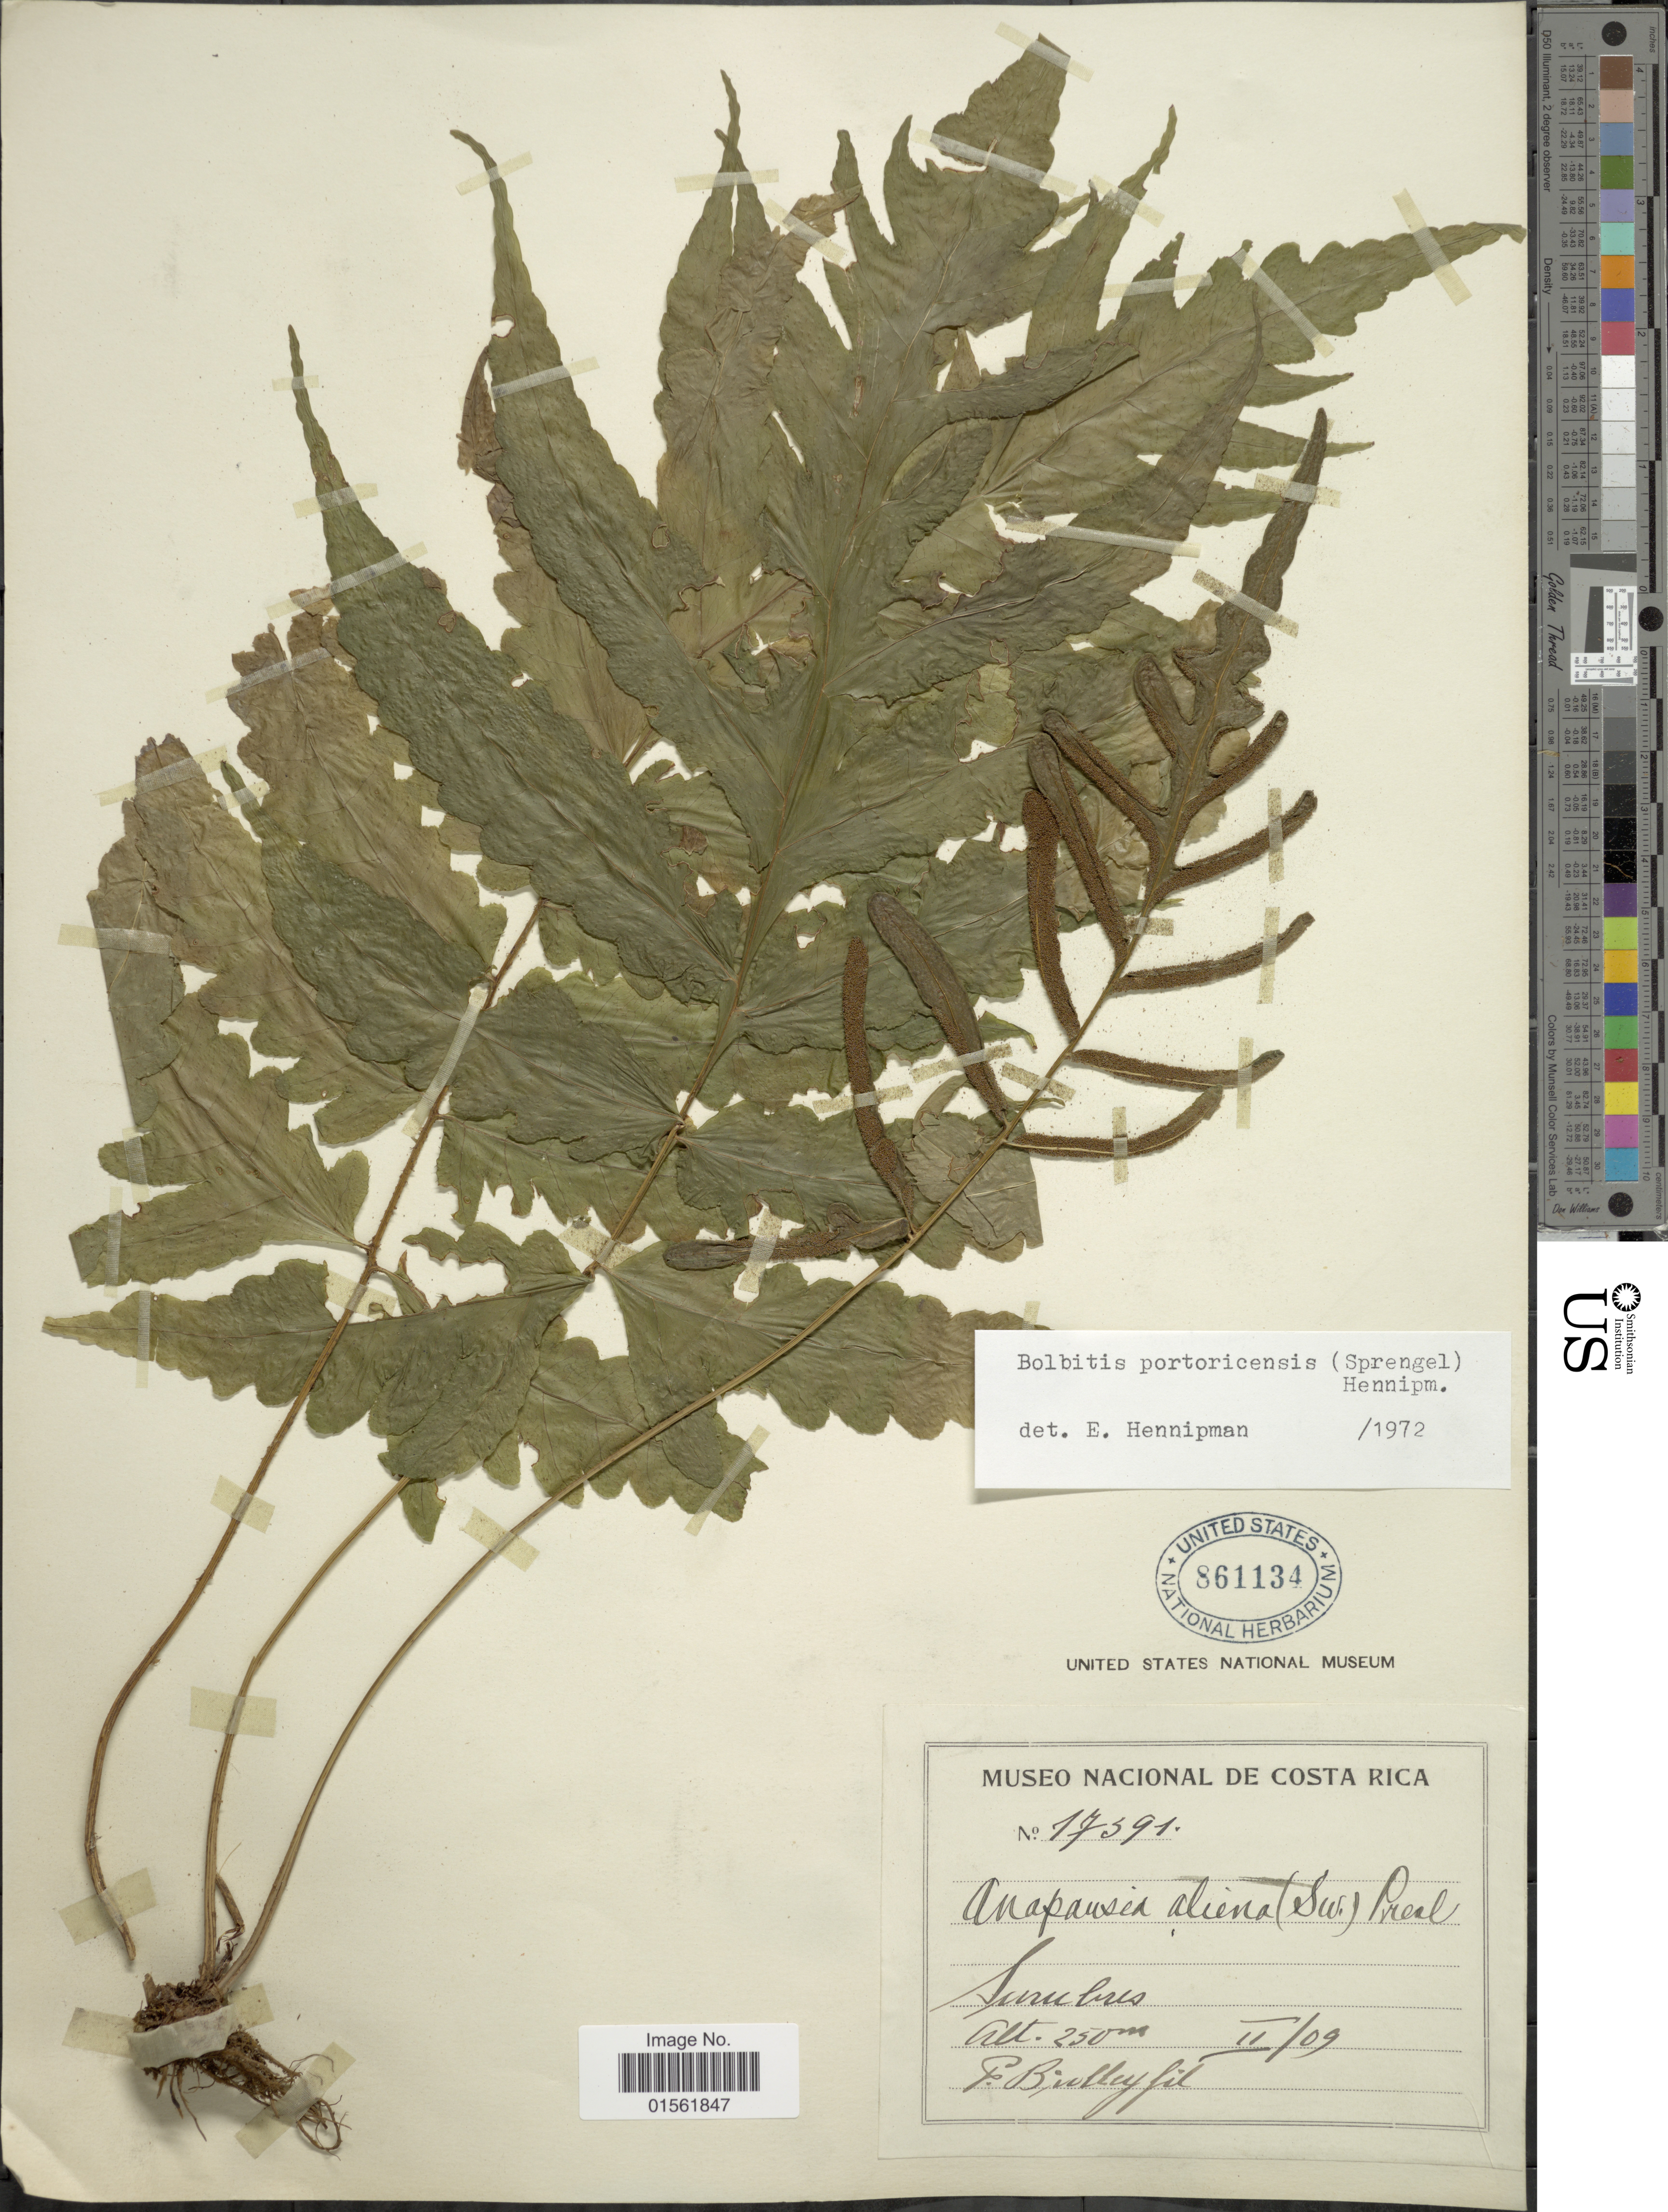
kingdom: Plantae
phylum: Tracheophyta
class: Polypodiopsida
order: Polypodiales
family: Dryopteridaceae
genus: Bolbitis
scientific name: Bolbitis portoricensis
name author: (Spreng.) Hennipman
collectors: P. Biolley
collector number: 17391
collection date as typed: Transcribed d/m/y: /2/9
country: Costa Rica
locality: Surubres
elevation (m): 250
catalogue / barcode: US 861134